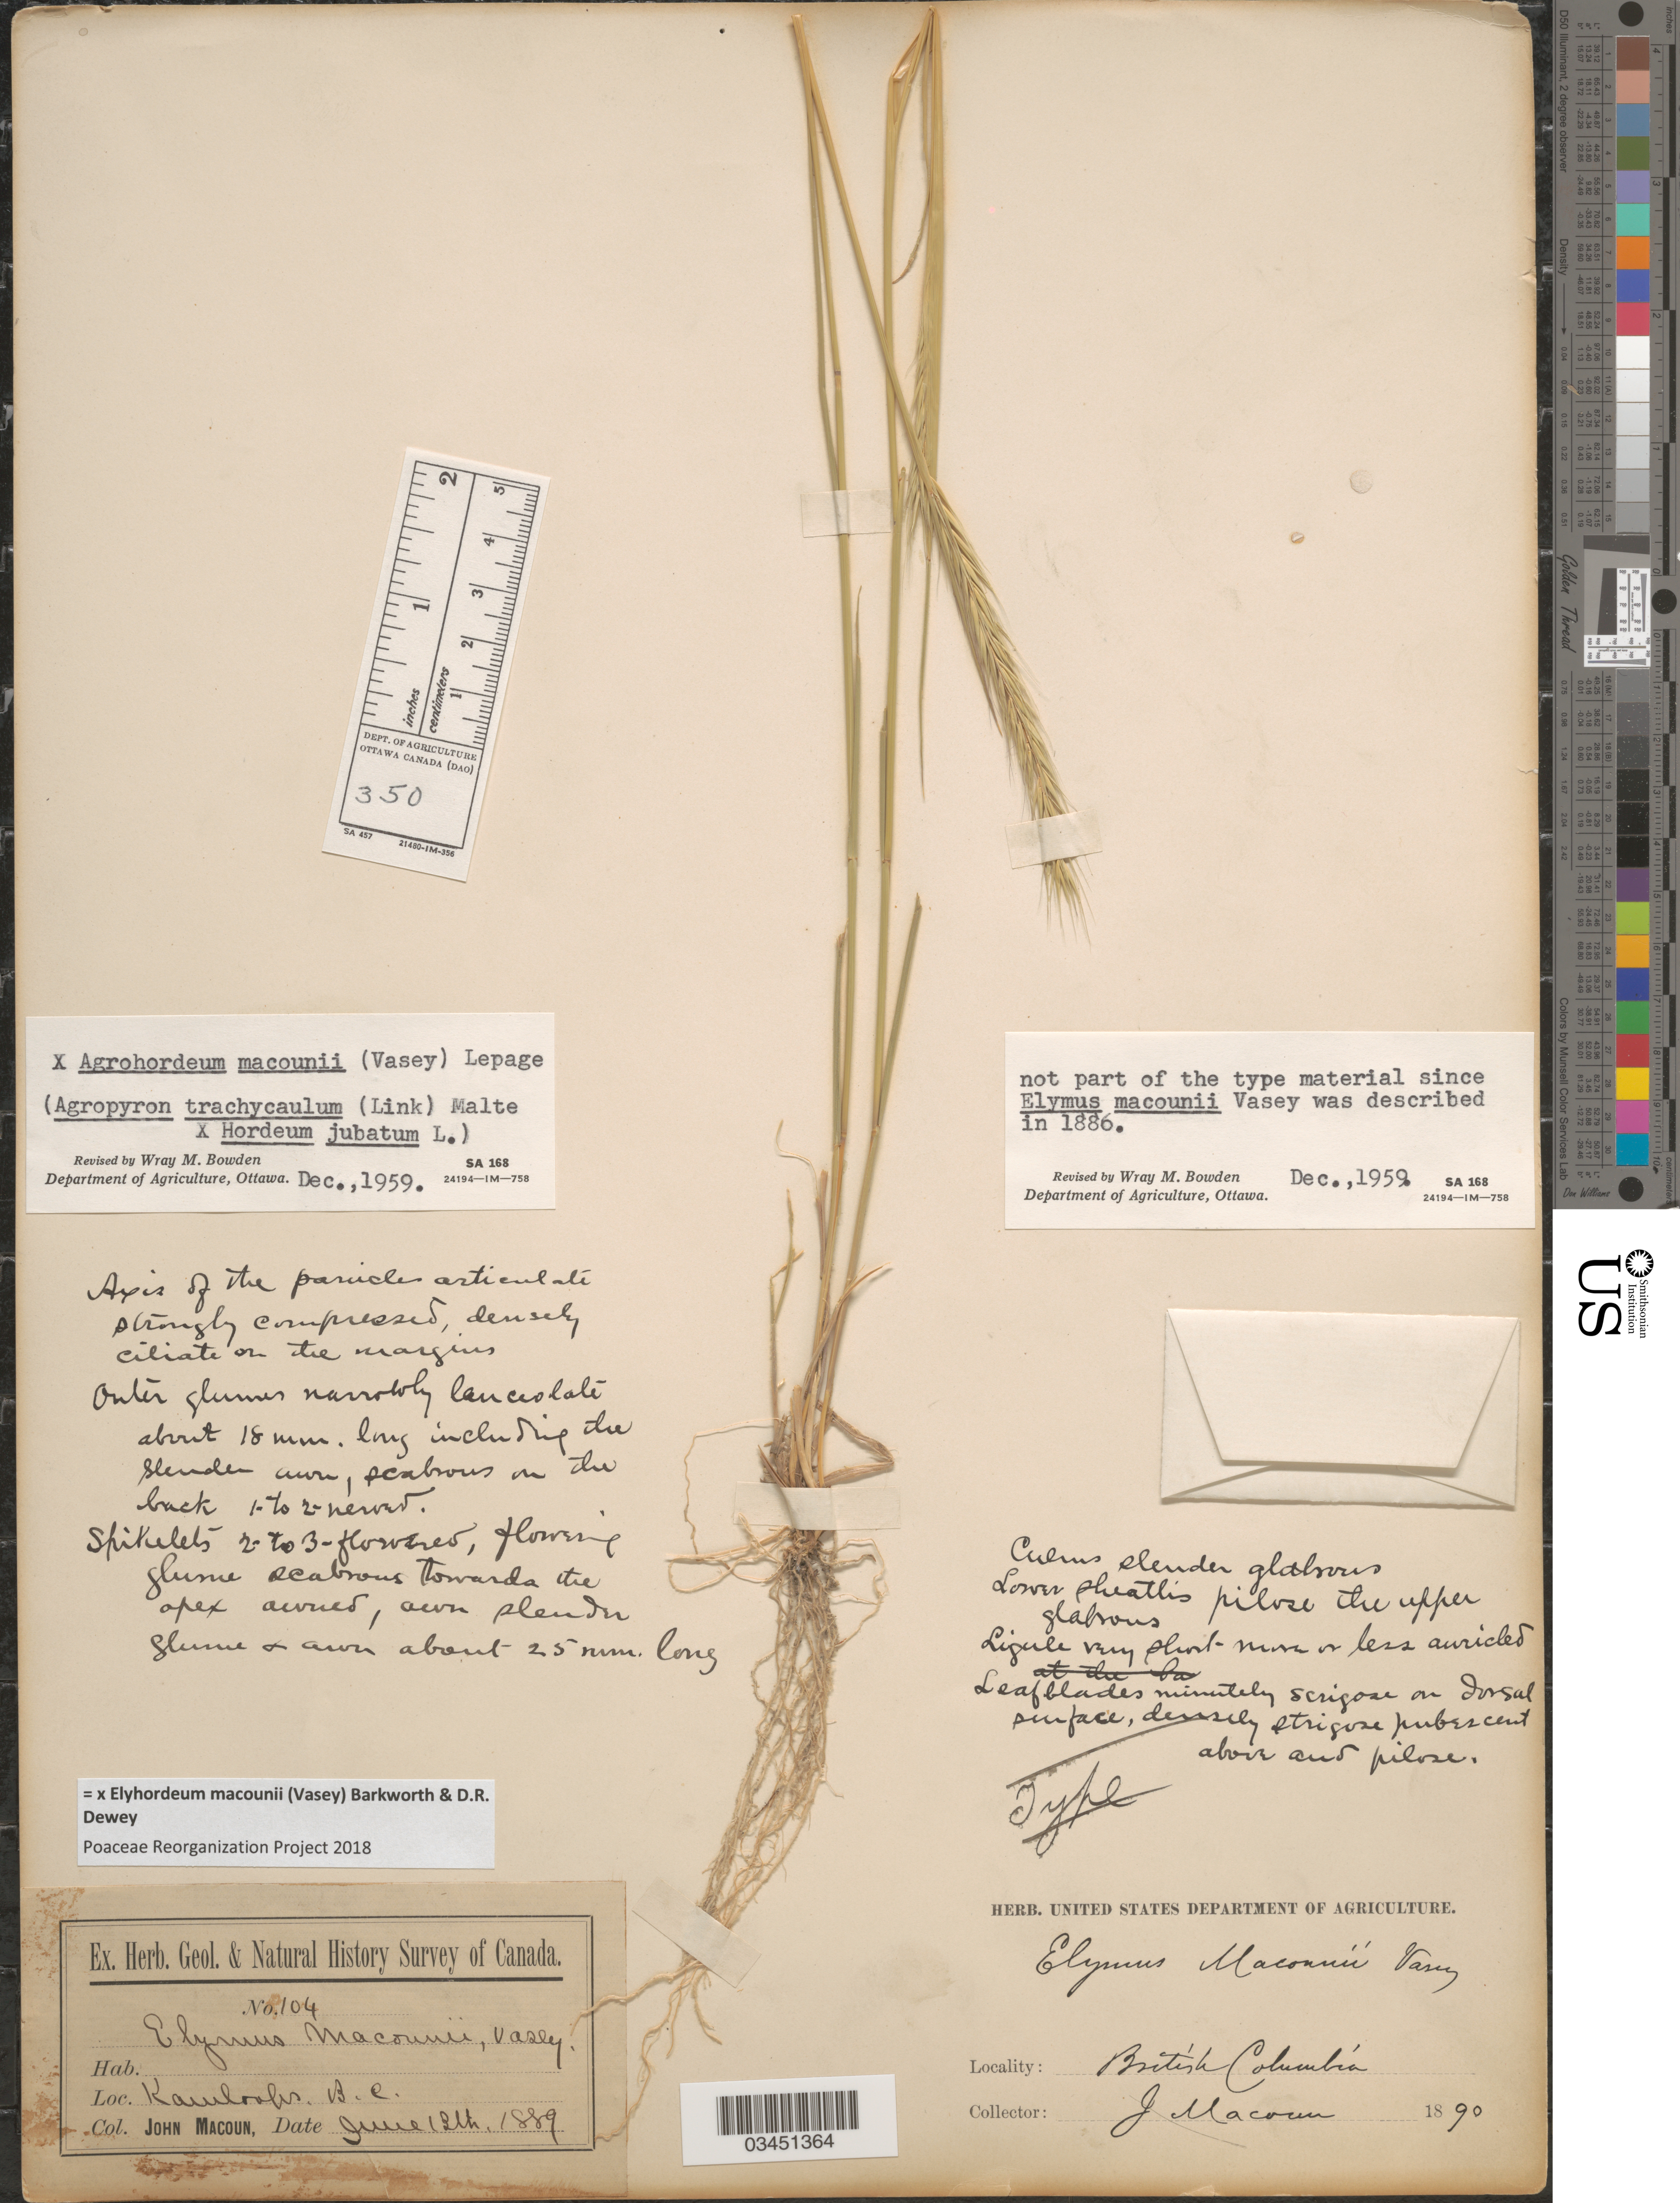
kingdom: Plantae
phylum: Tracheophyta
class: Liliopsida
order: Poales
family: Poaceae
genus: Elyhordeum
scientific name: x Elyhordeum macounii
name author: (Vasey) Barkworth & Dewey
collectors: J. Macoun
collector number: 104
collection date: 1889-06-13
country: Canada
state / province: British Columbia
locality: Geol. & Natural History Survey of Canada. Kamloops.